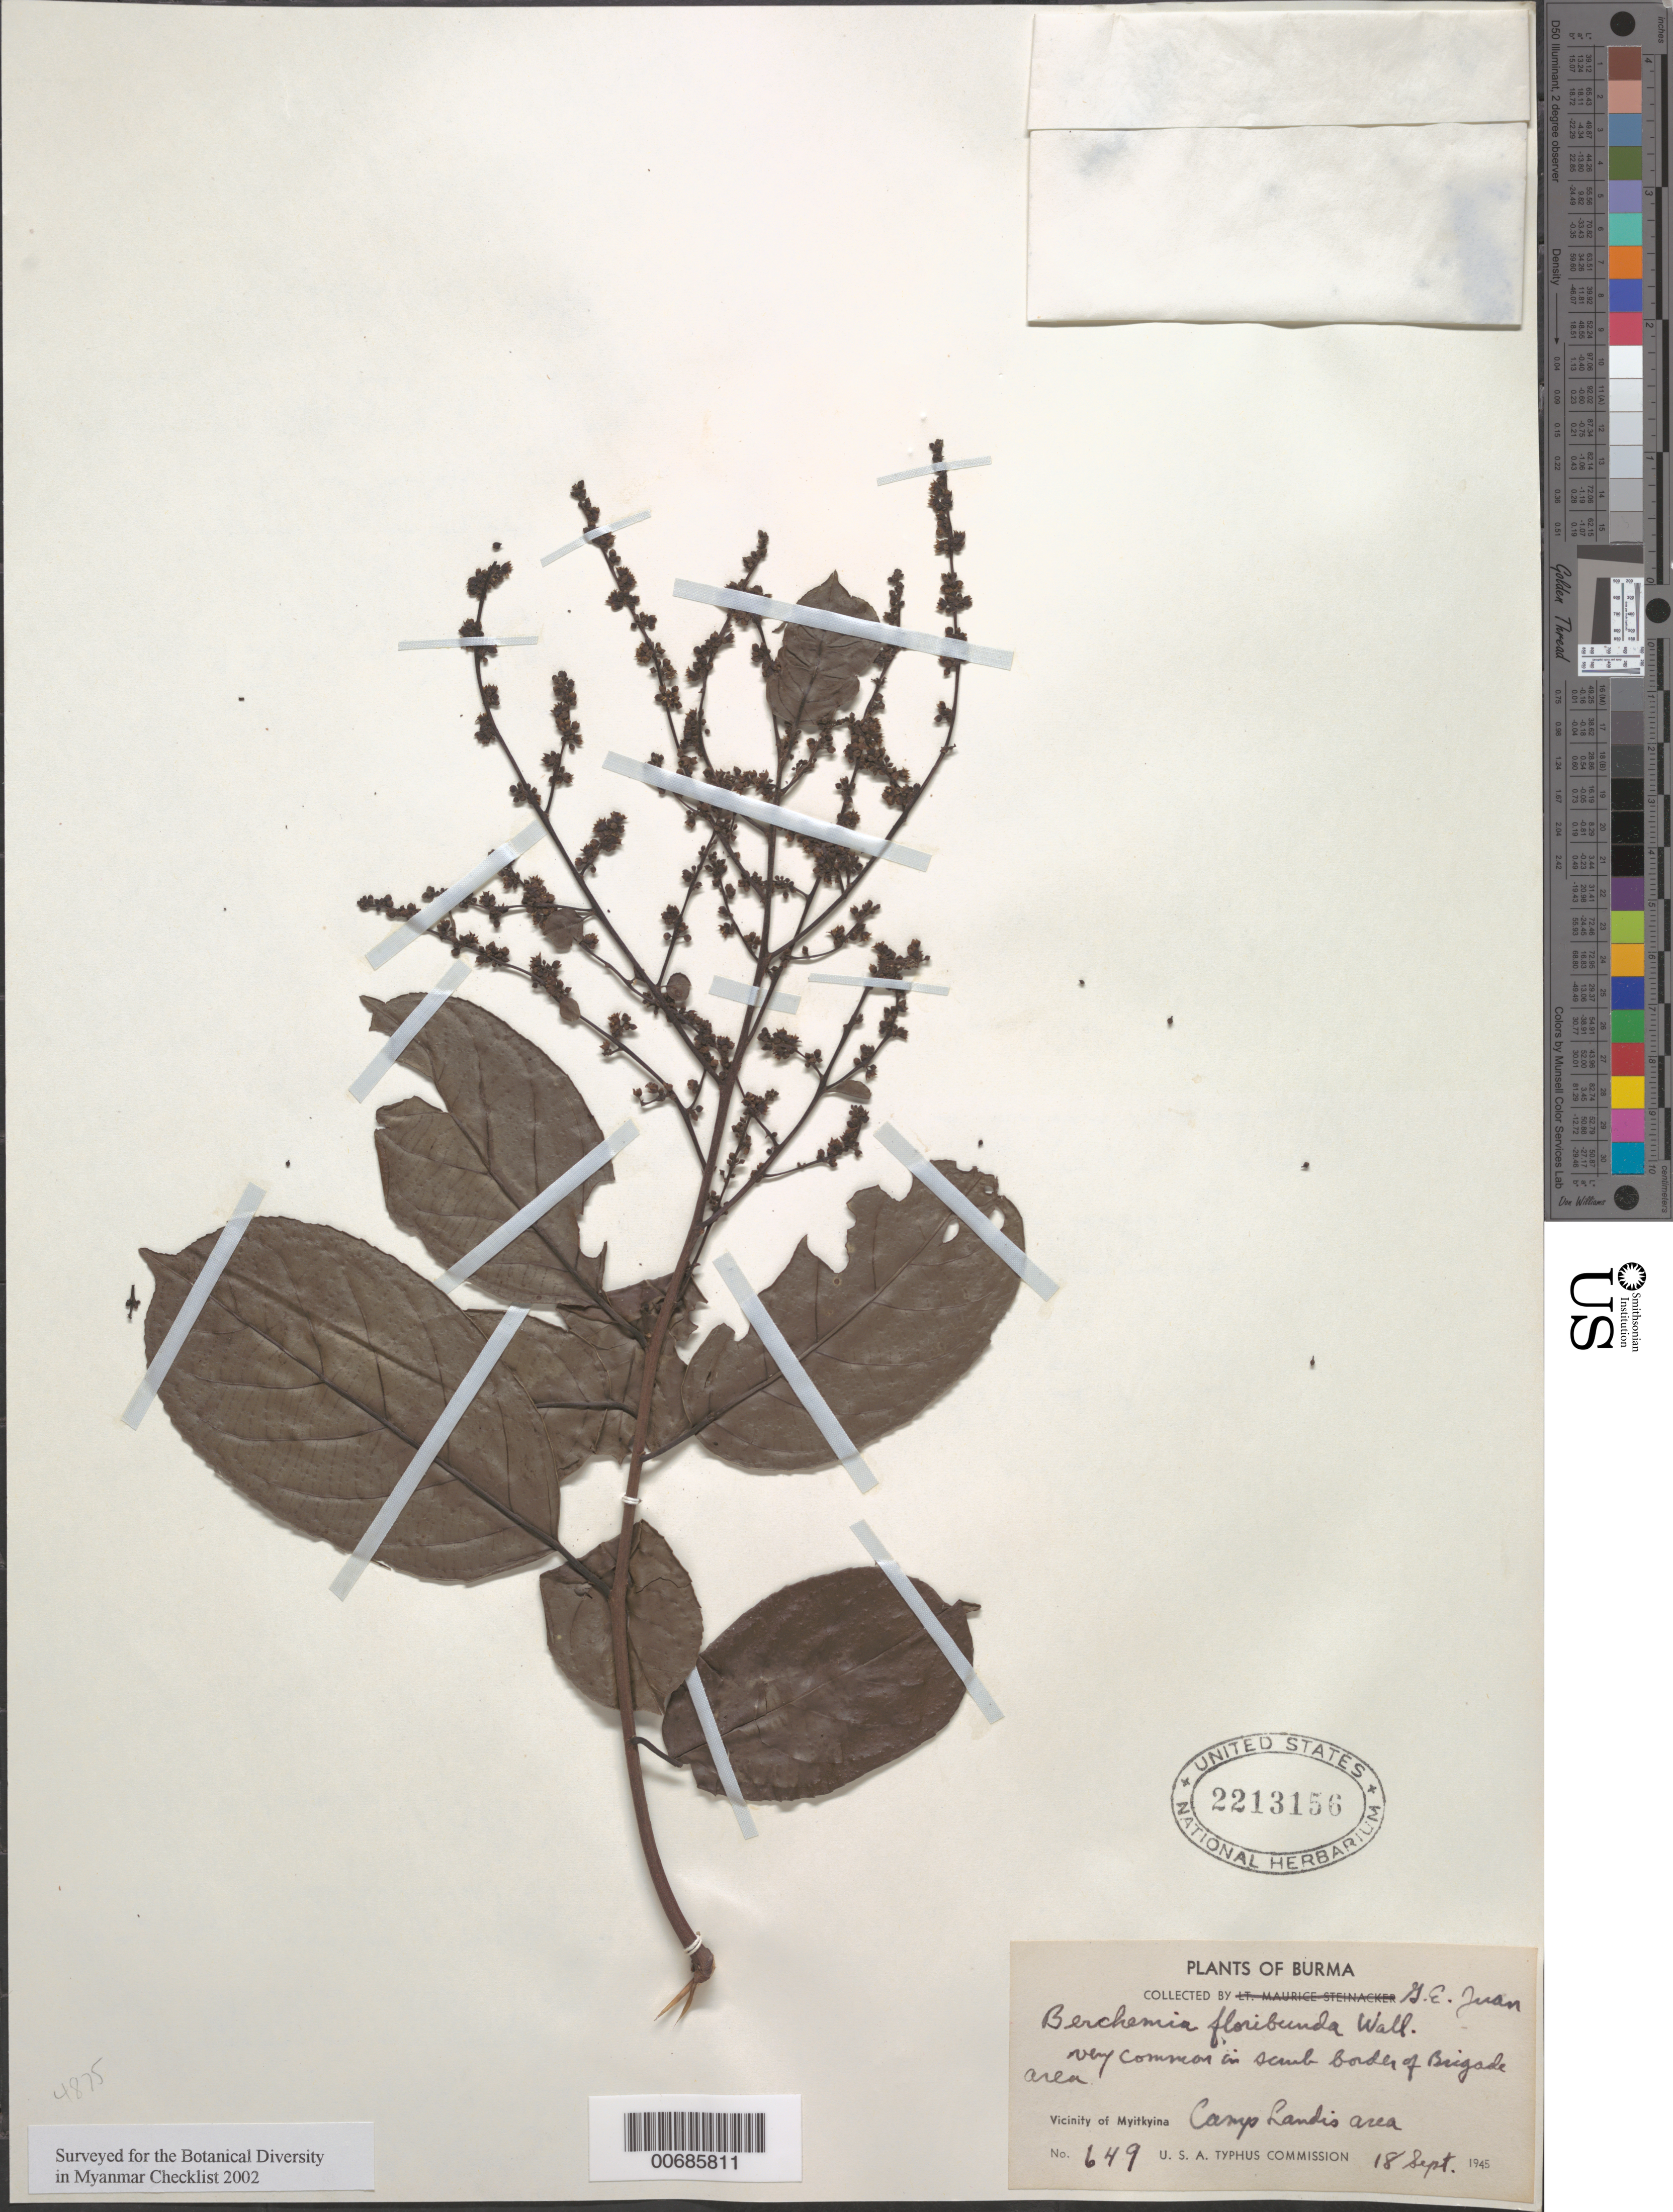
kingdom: Plantae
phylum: Tracheophyta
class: Magnoliopsida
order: Rosales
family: Rhamnaceae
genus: Berchemia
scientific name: Berchemia floribunda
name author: (Wall.) Brongn.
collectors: R. Belcher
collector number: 649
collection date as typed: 18 Sep 1945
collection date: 1945-09-18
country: Myanmar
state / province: Kachin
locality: Myitkyina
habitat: Scrub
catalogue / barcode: US 2213156